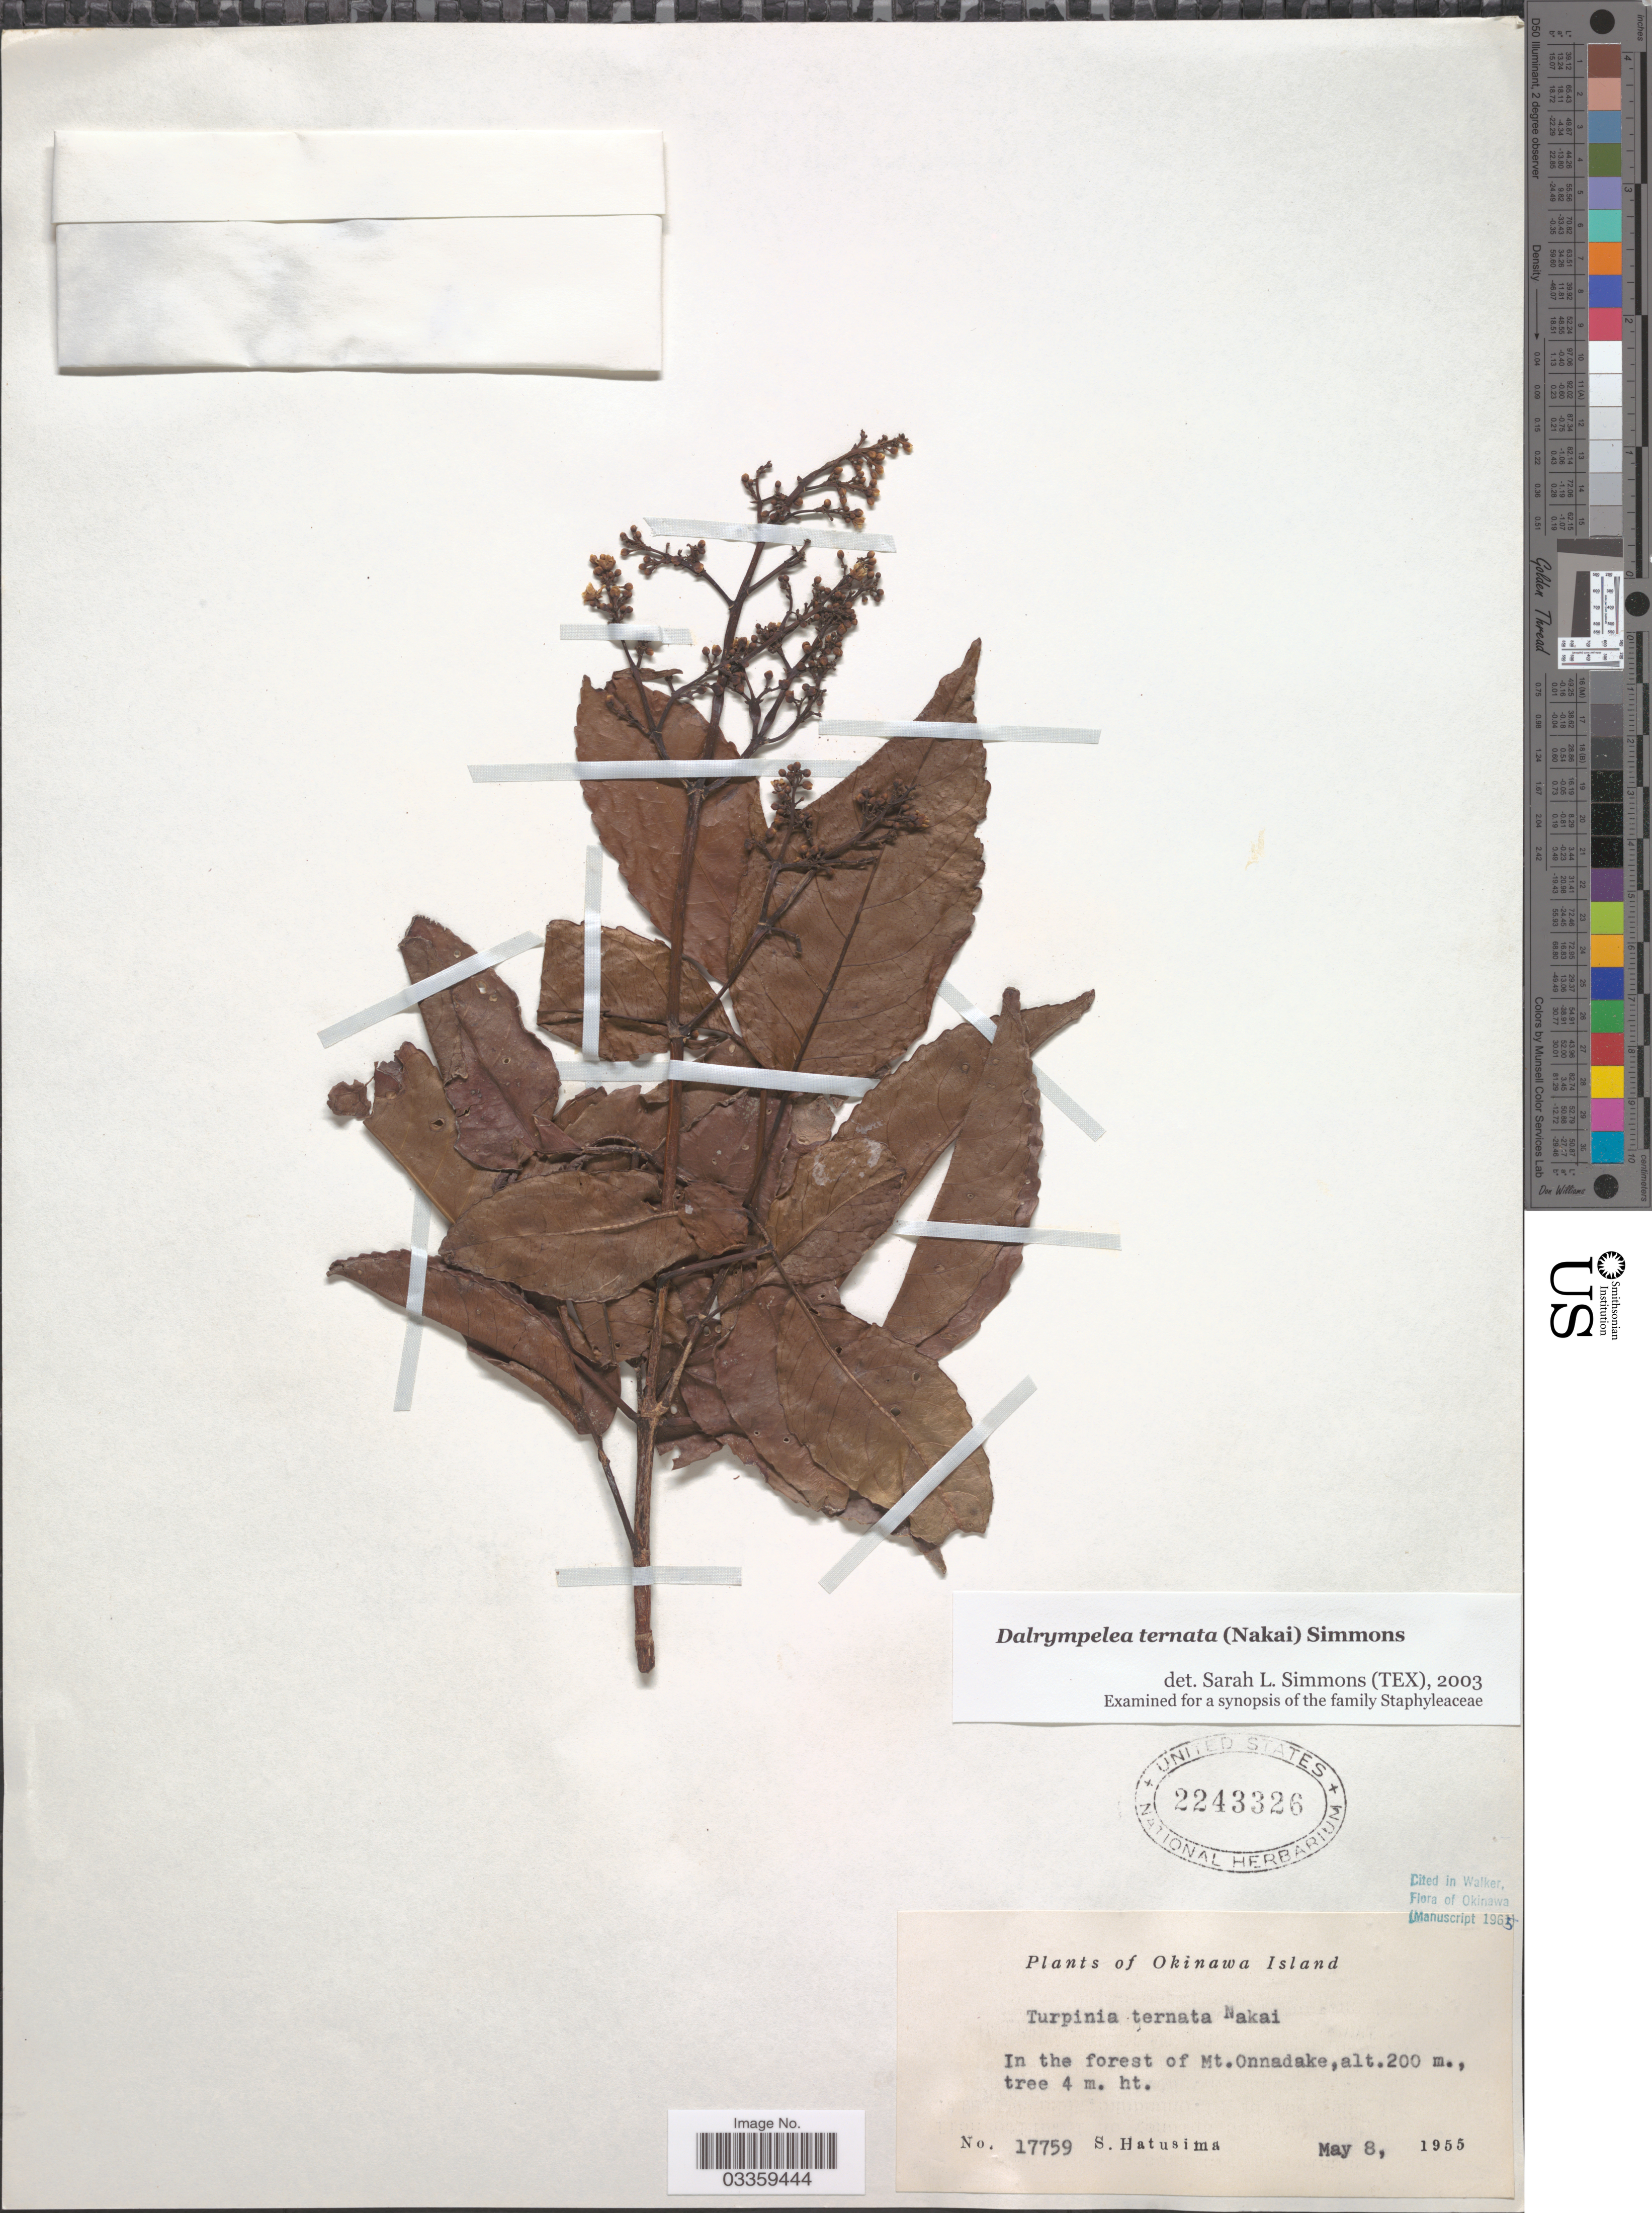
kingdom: Plantae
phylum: Tracheophyta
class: Magnoliopsida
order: Crossosomatales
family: Staphyleaceae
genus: Turpinia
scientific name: Turpinia ternata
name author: Nakai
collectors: S. Hatusima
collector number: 17759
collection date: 1955-05-08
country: Japan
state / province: Okinawa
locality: Okinawa Island. In the forest of Mt. Onnadake.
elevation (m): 200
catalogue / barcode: US 2243326